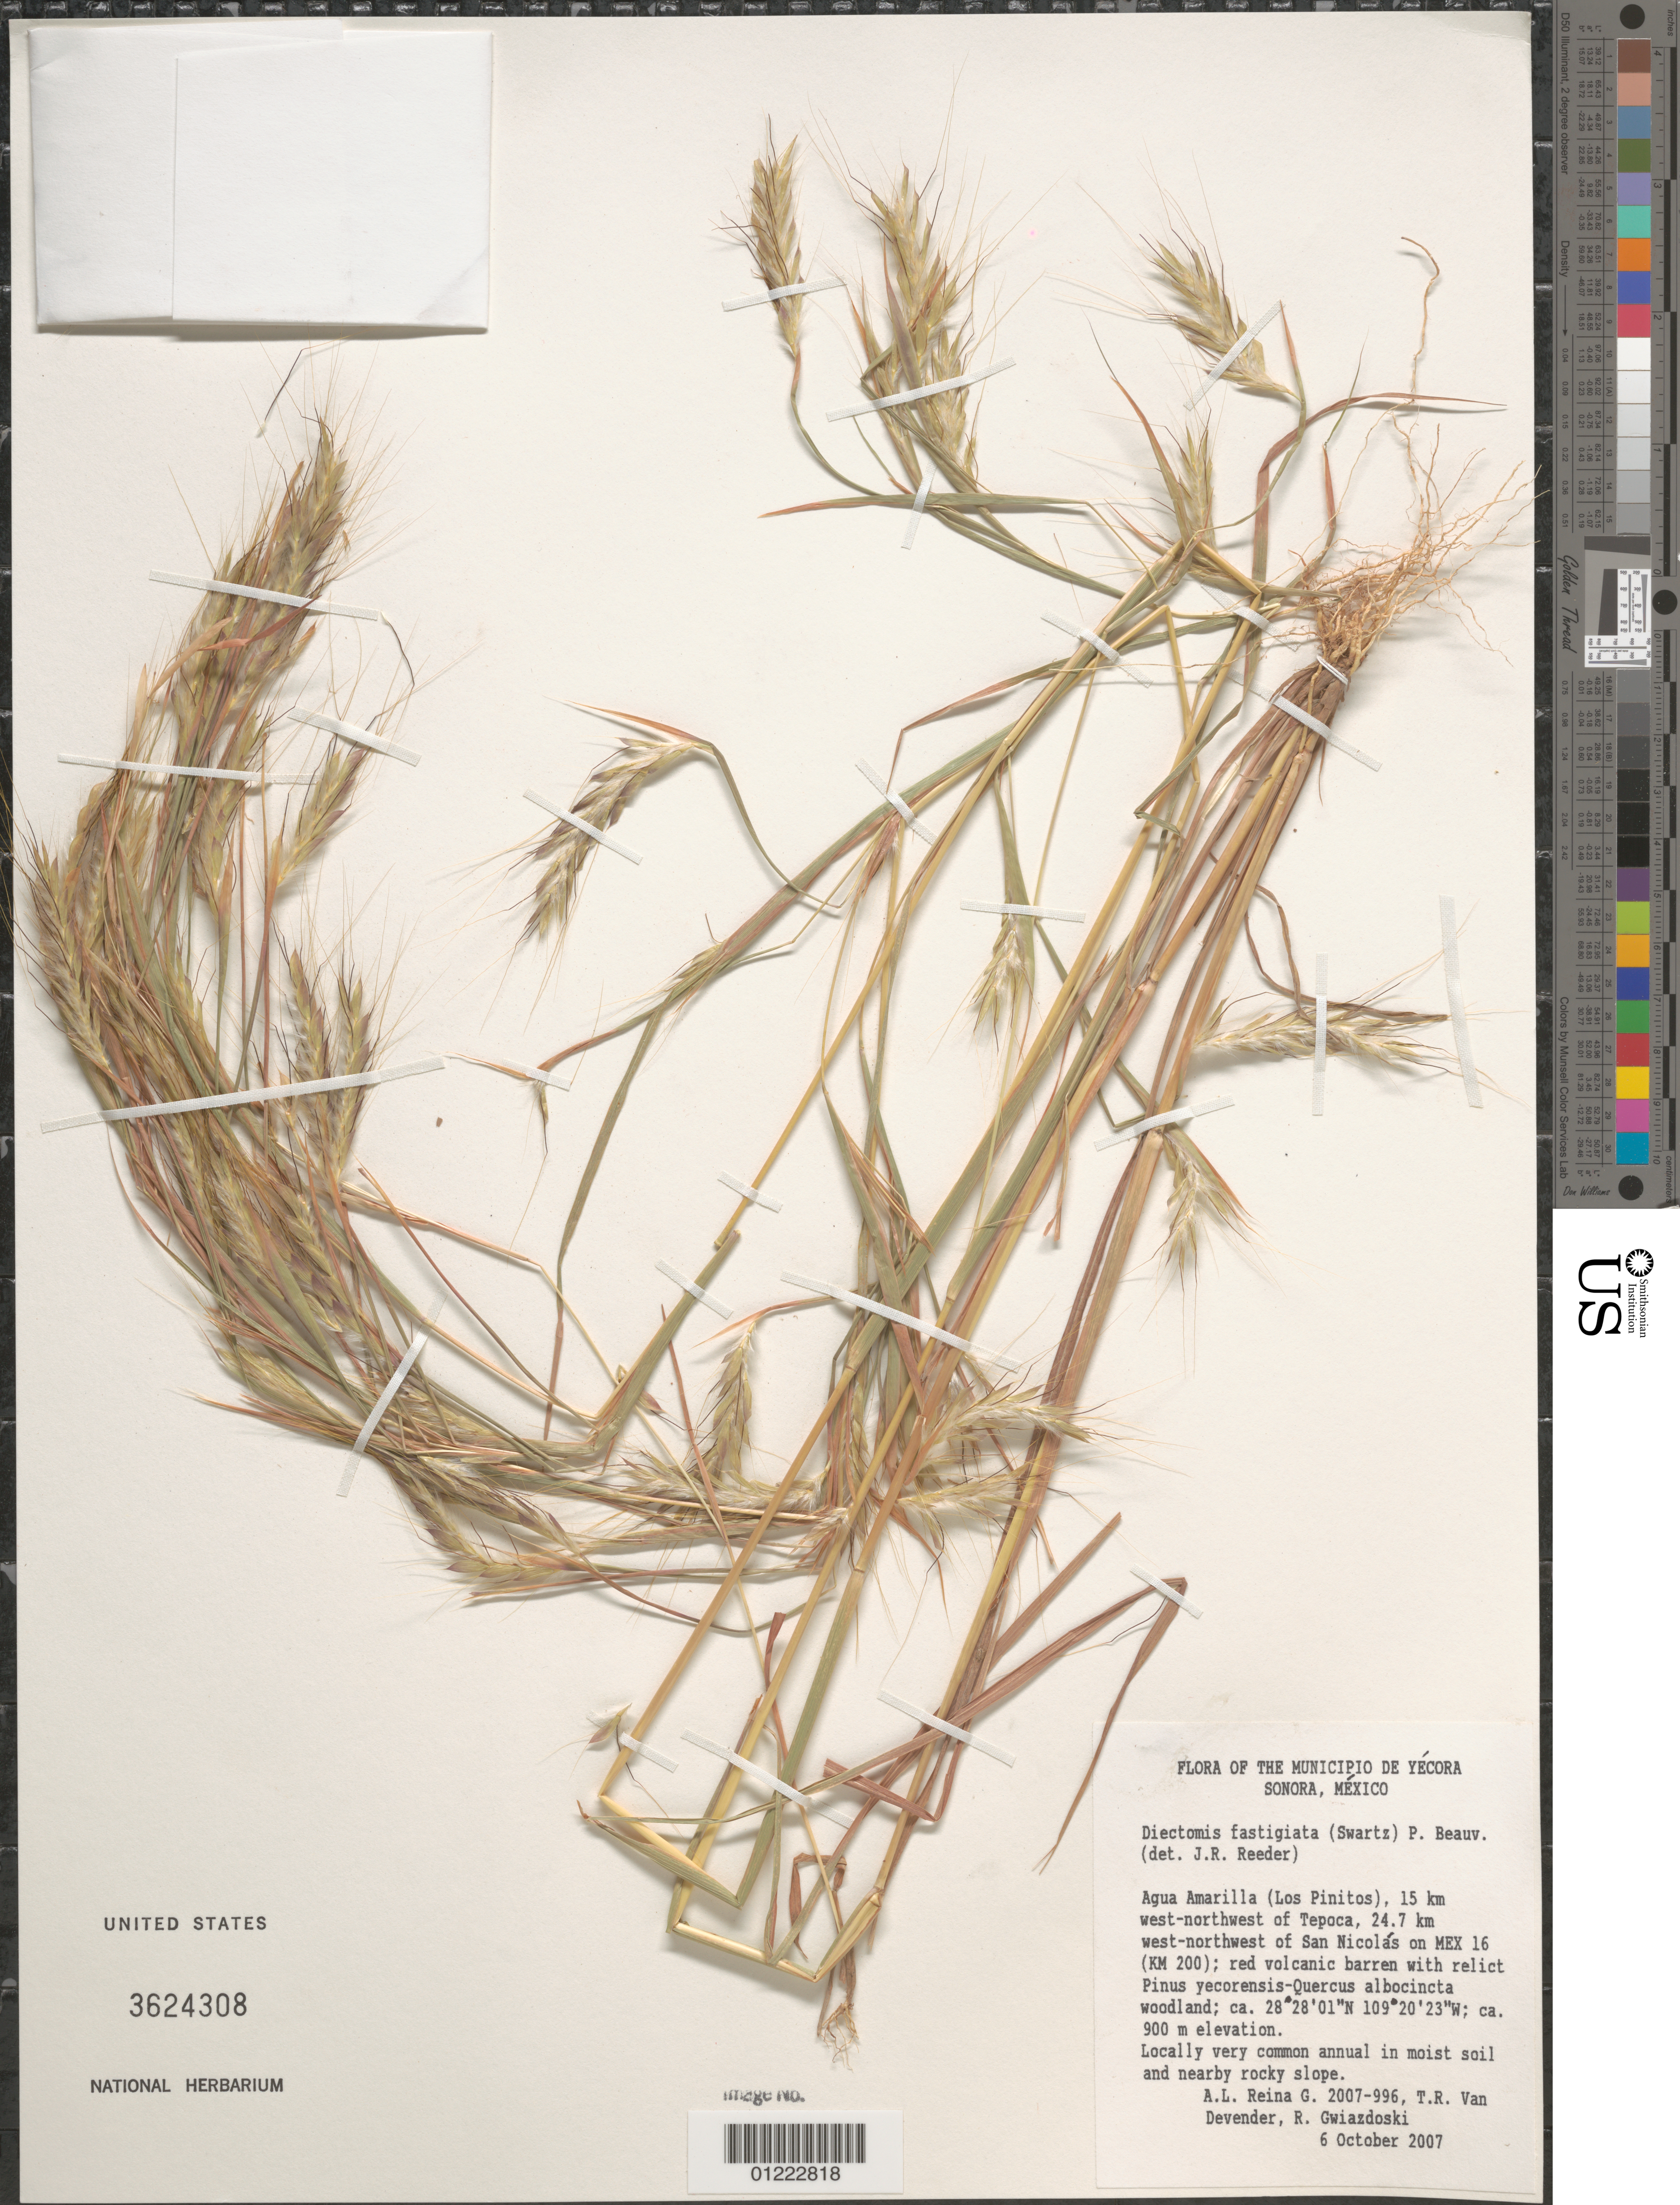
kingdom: Plantae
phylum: Tracheophyta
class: Liliopsida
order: Poales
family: Poaceae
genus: Diectomis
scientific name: Diectomis fastigiata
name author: (Sw.) P. Beauv.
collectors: A. L. Reina G., T. R. Van Devender & R. Gwiazdowski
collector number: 996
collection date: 2007-10-06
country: Mexico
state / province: Sonora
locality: Municipio de Benjamin Hill Agua Amarilla (Los Pinitos), 15 km west-northwest of Tepoca, 24.7 km west-northwest of San Nicolas on MEX 16 (KM 200).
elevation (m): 900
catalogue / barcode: US 3624308